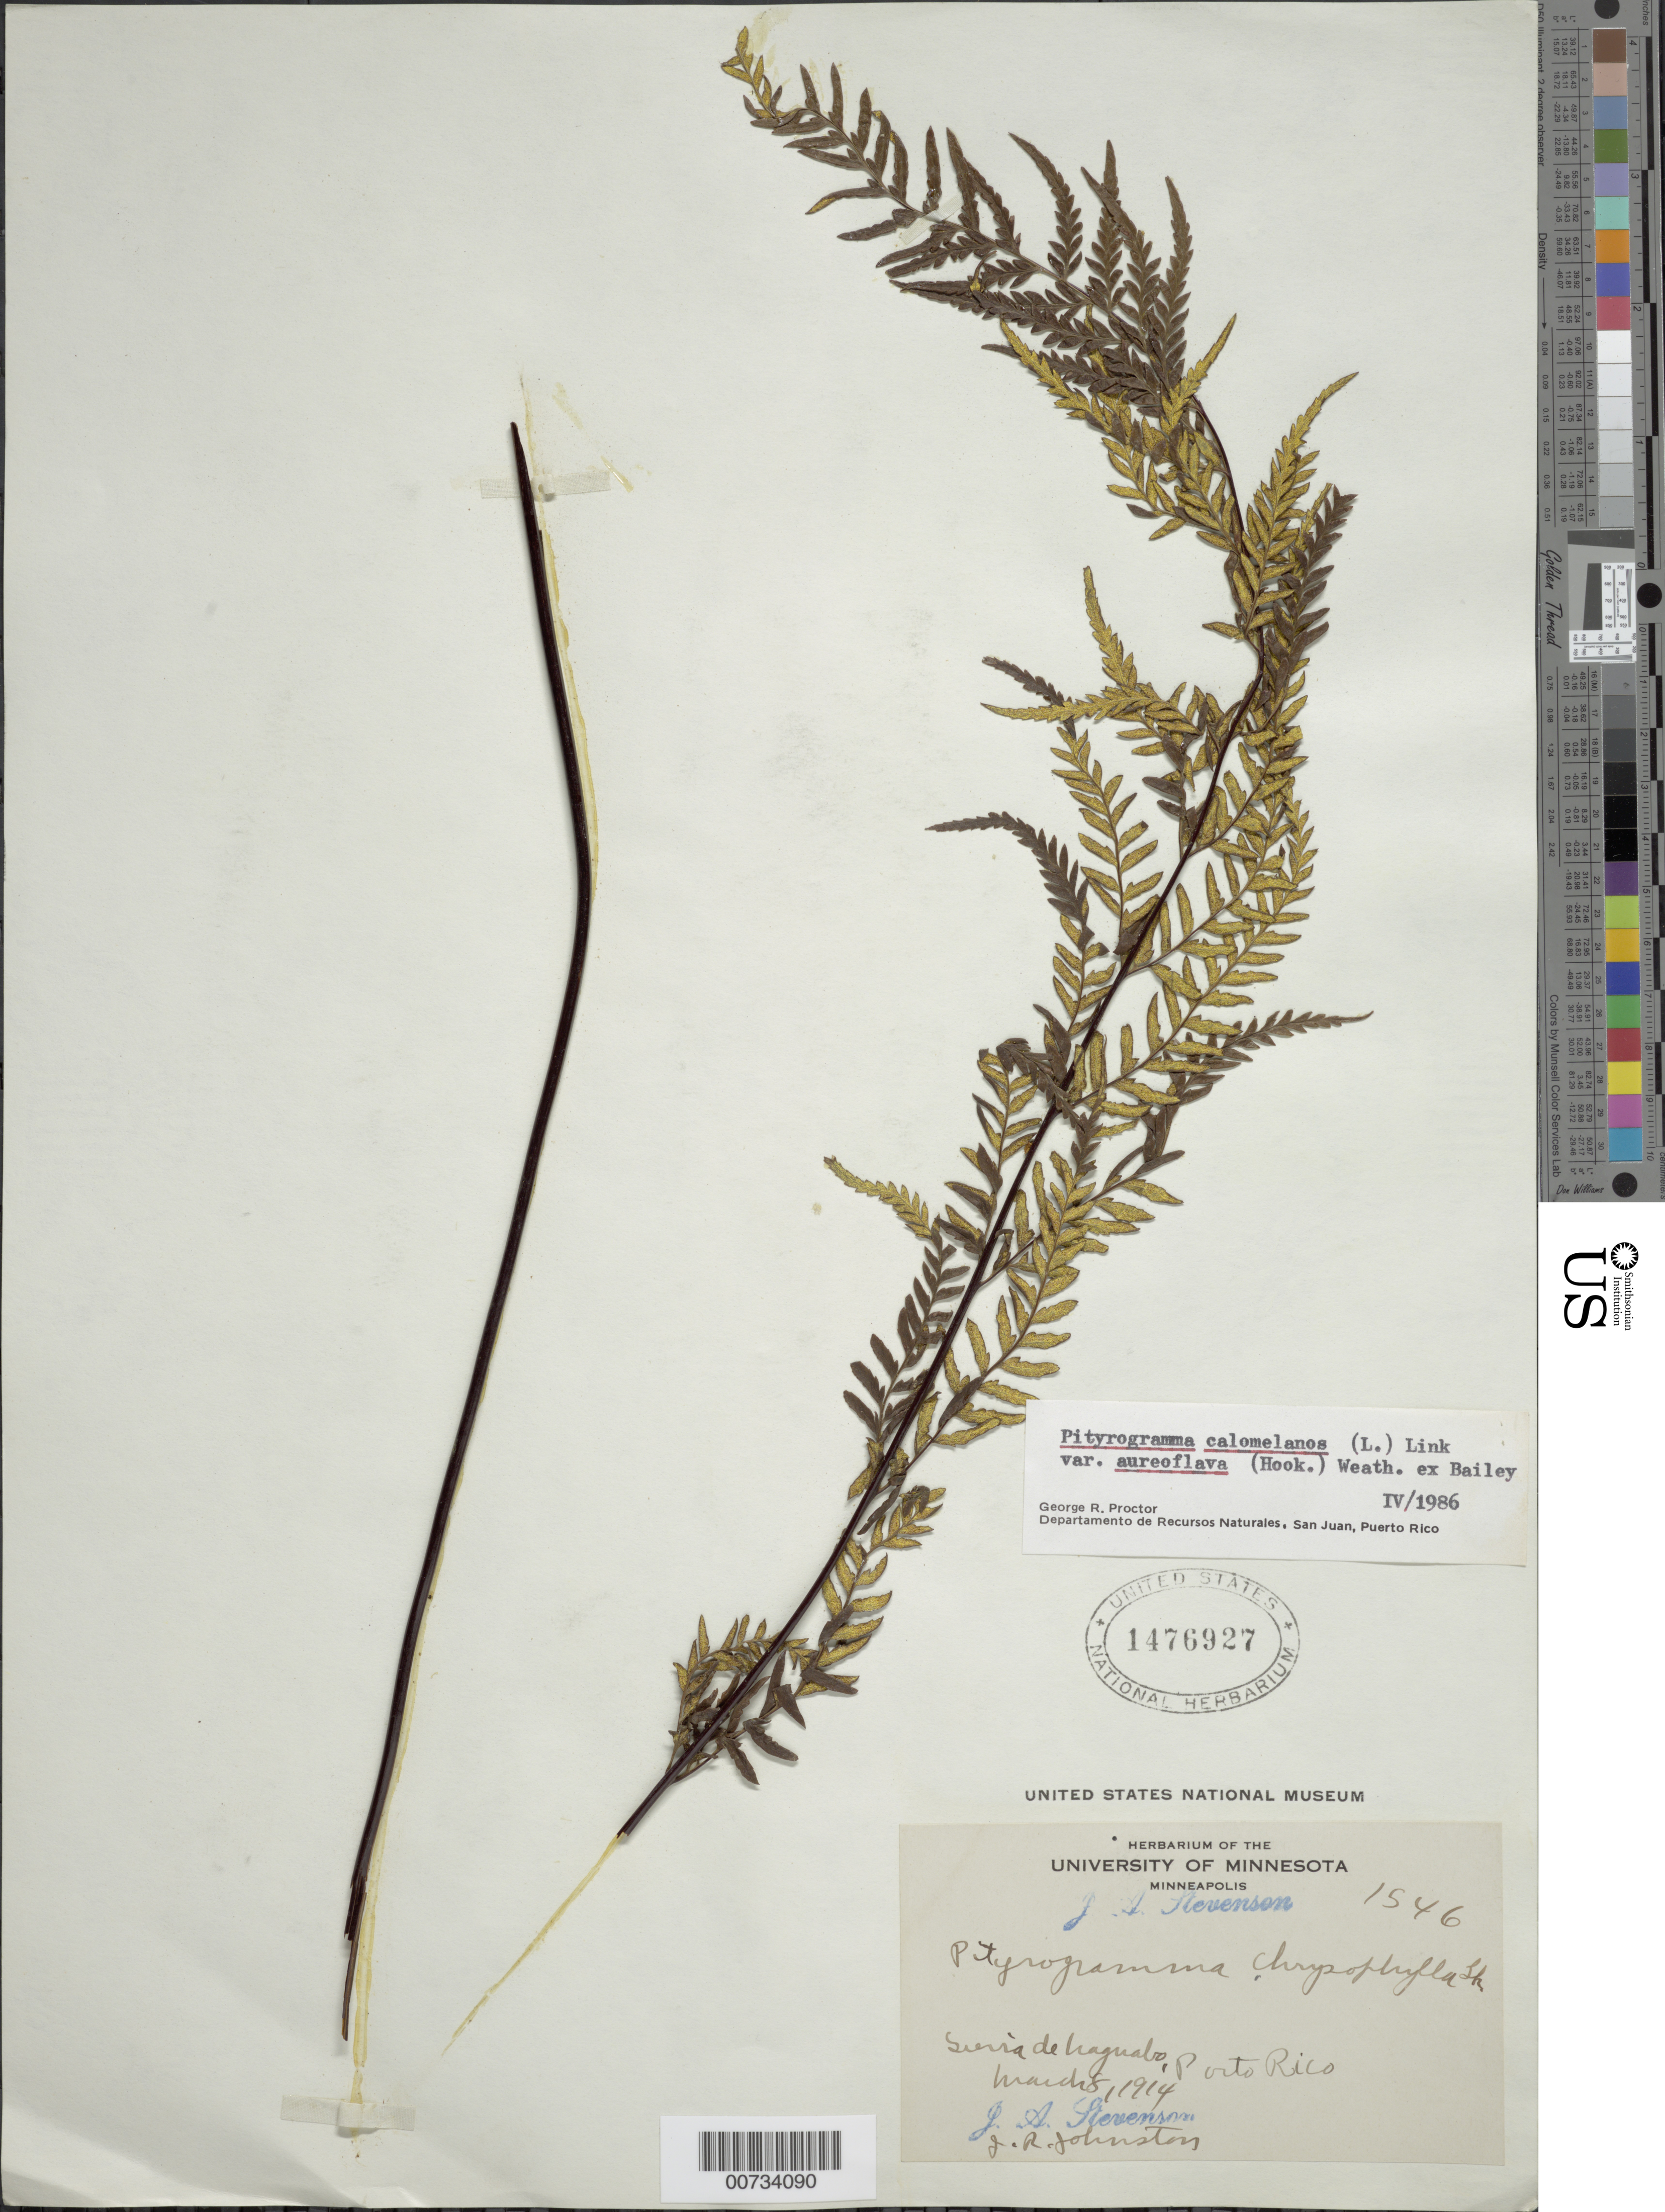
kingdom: Plantae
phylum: Tracheophyta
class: Polypodiopsida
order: Polypodiales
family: Pteridaceae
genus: Pityrogramma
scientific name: Pityrogramma calomelanos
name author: (L.) Link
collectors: J. Stevenson & J. Johnston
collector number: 1546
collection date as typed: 08 Mar 1914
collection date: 1914-03-08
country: Puerto Rico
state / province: Naguabo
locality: Sierra de Naguabo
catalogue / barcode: US 1476927